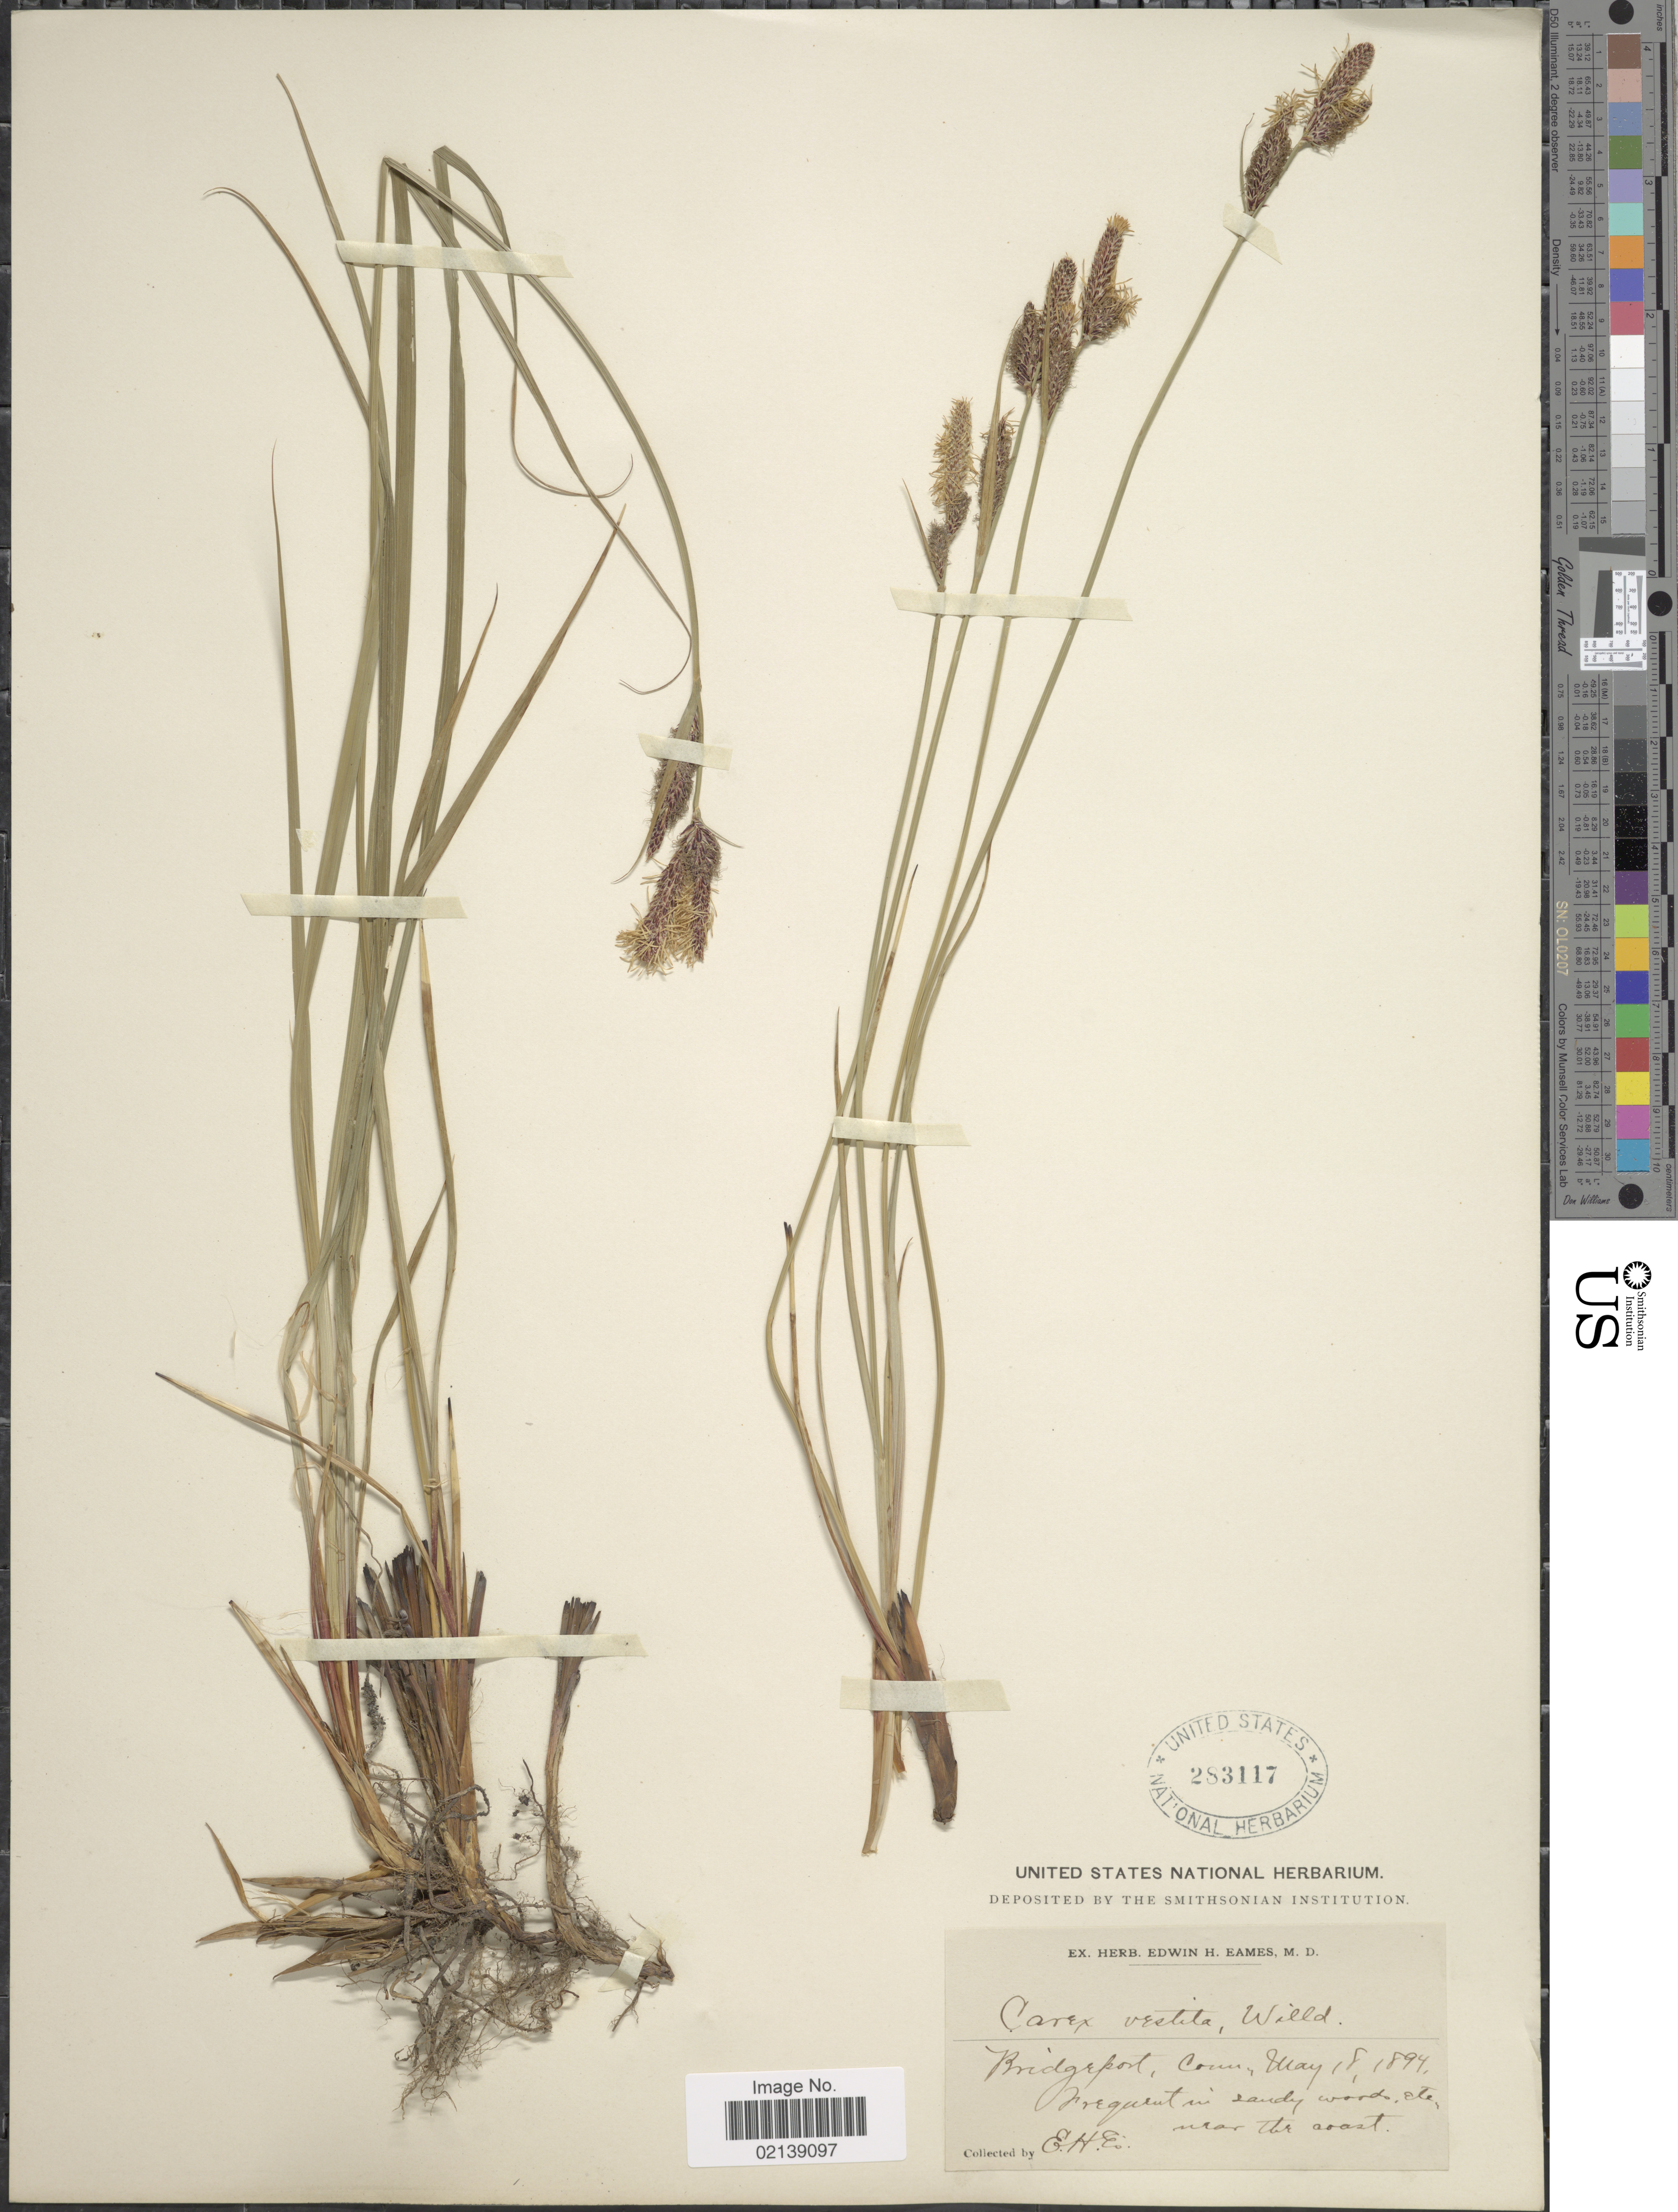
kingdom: Plantae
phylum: Tracheophyta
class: Liliopsida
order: Poales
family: Cyperaceae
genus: Carex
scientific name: Carex vestita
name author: Willd.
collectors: E. H. Eames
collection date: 1894-05-18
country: United States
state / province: Connecticut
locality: Bridgeport, Frequent in sandy woods, etc near the coast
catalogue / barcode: US 283117